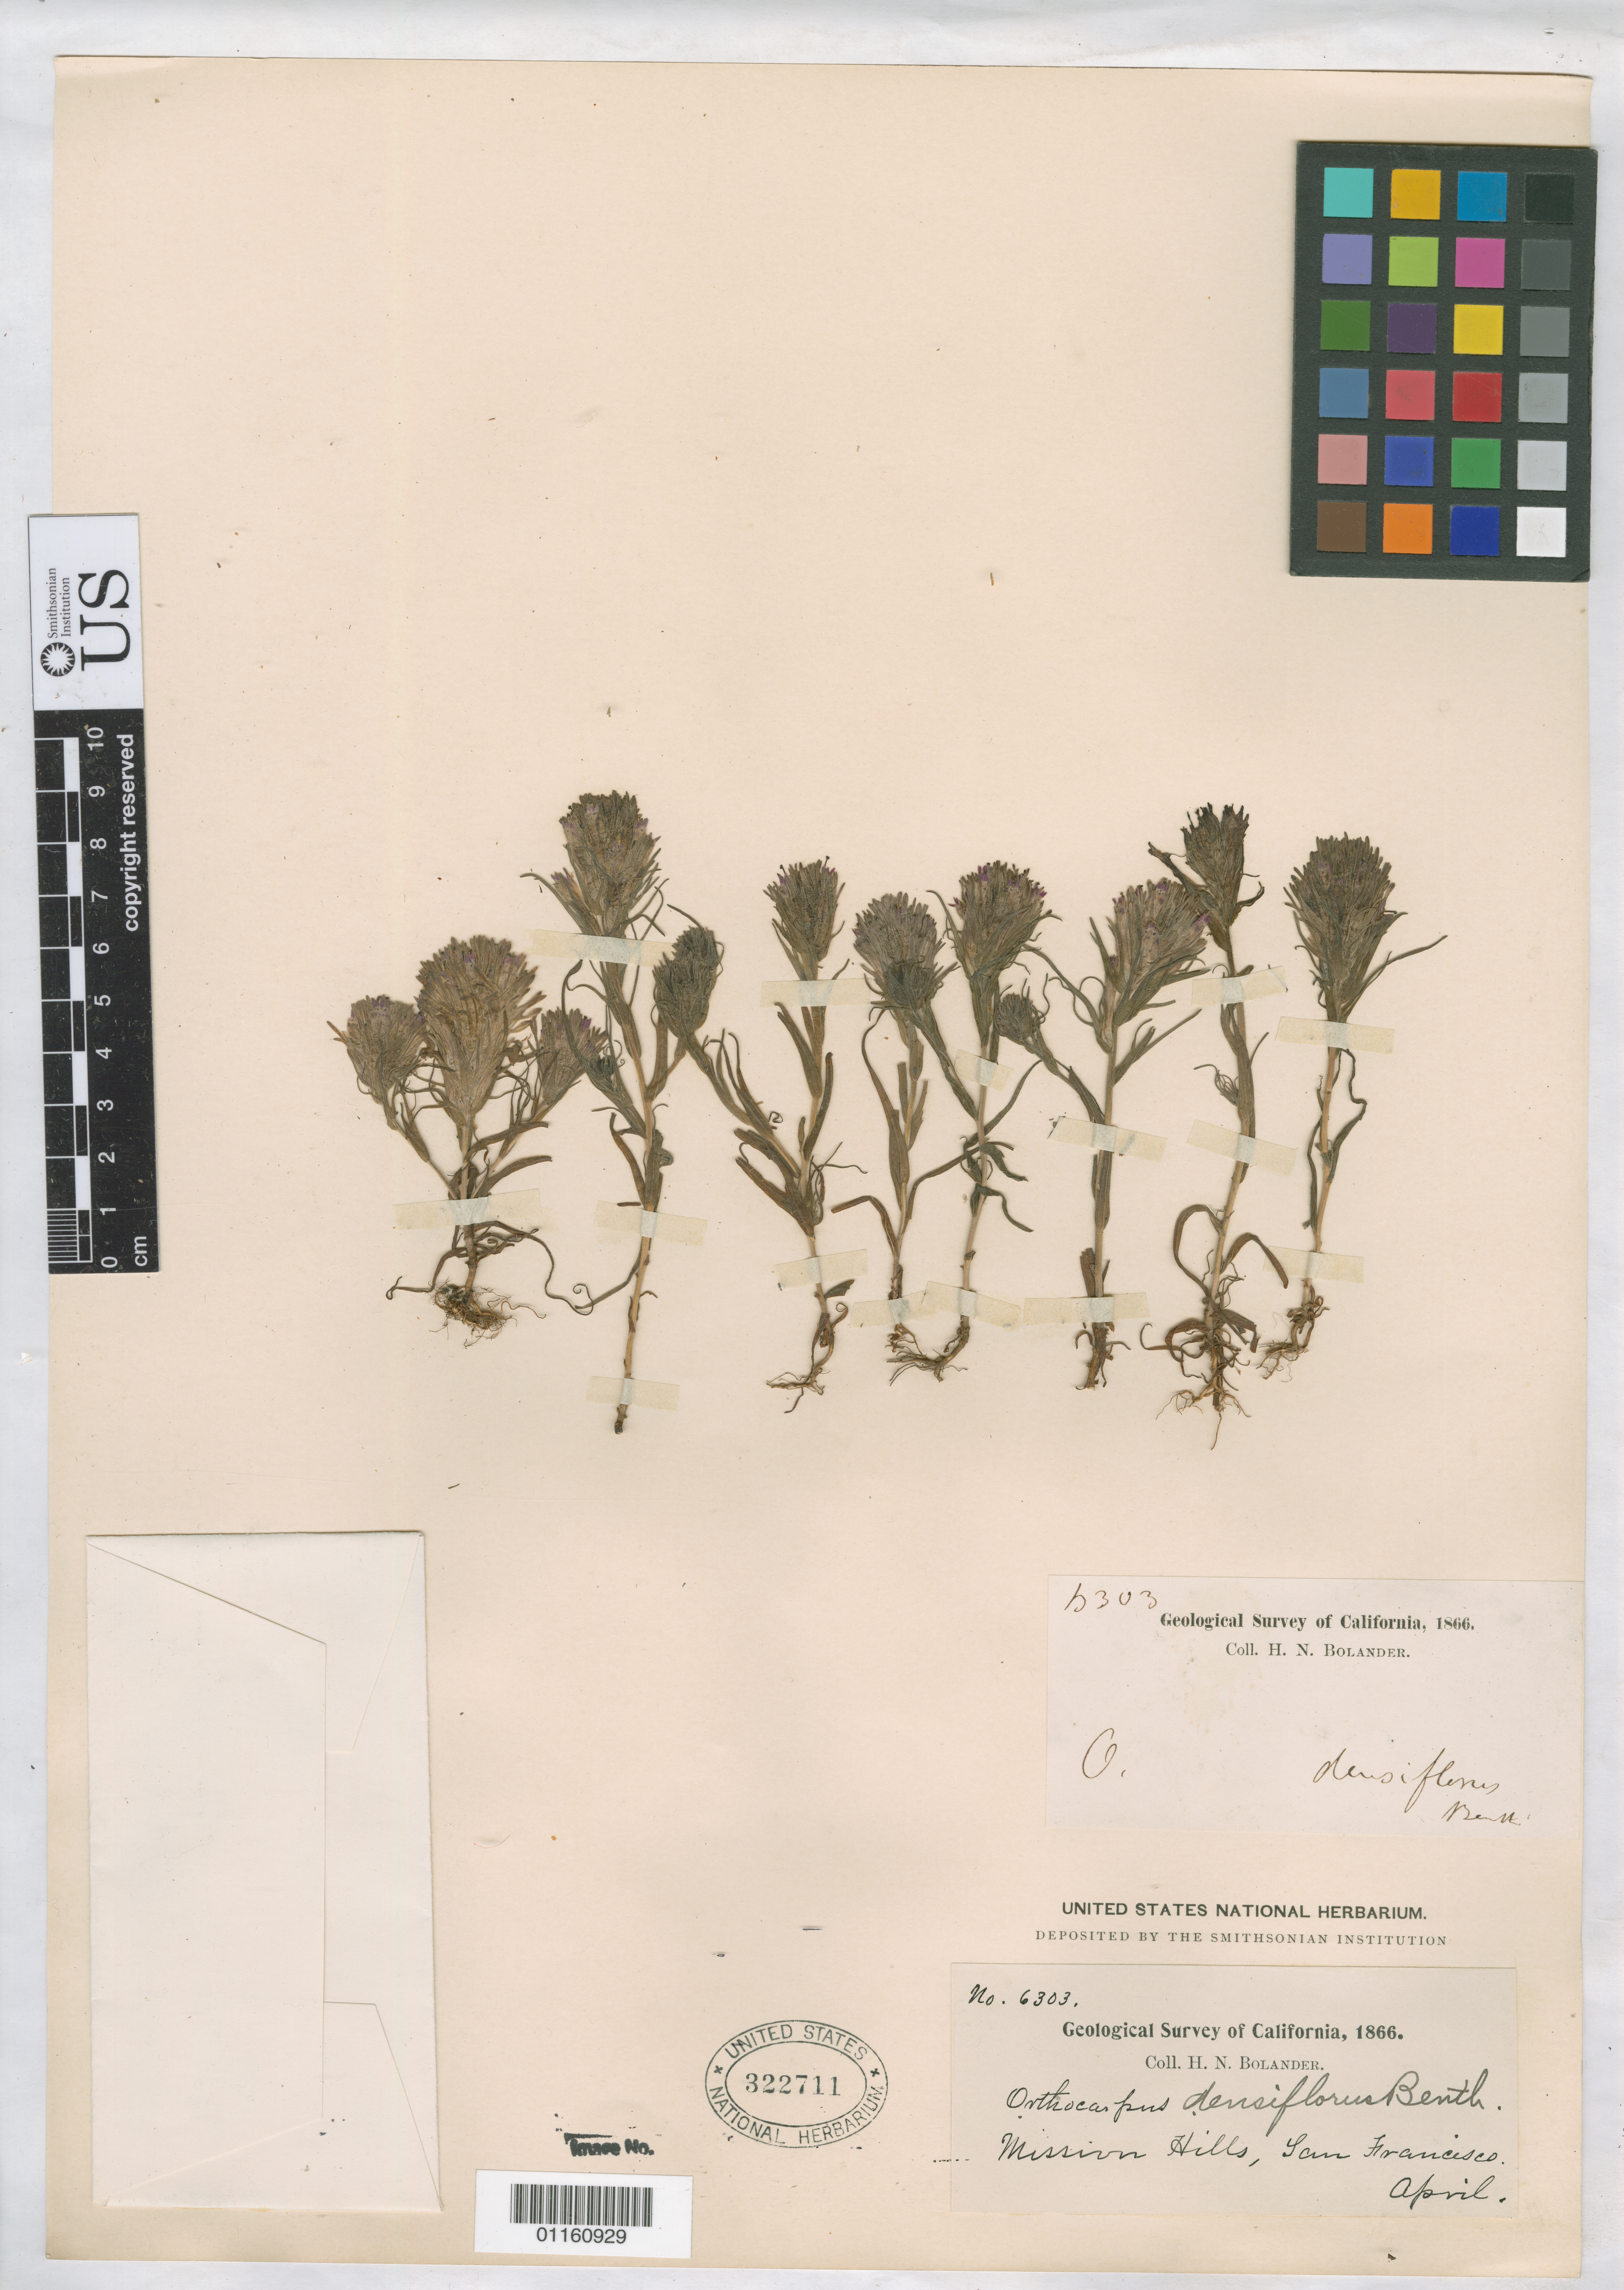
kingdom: Plantae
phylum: Tracheophyta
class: Magnoliopsida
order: Lamiales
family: Orobanchaceae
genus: Orthocarpus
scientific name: Orthocarpus densiflorus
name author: Benth.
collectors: H. Bolander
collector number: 6303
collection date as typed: Apr 1866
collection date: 1866-04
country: United States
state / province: California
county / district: San Francisco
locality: Mission Hills, San Francisco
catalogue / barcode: US 322711